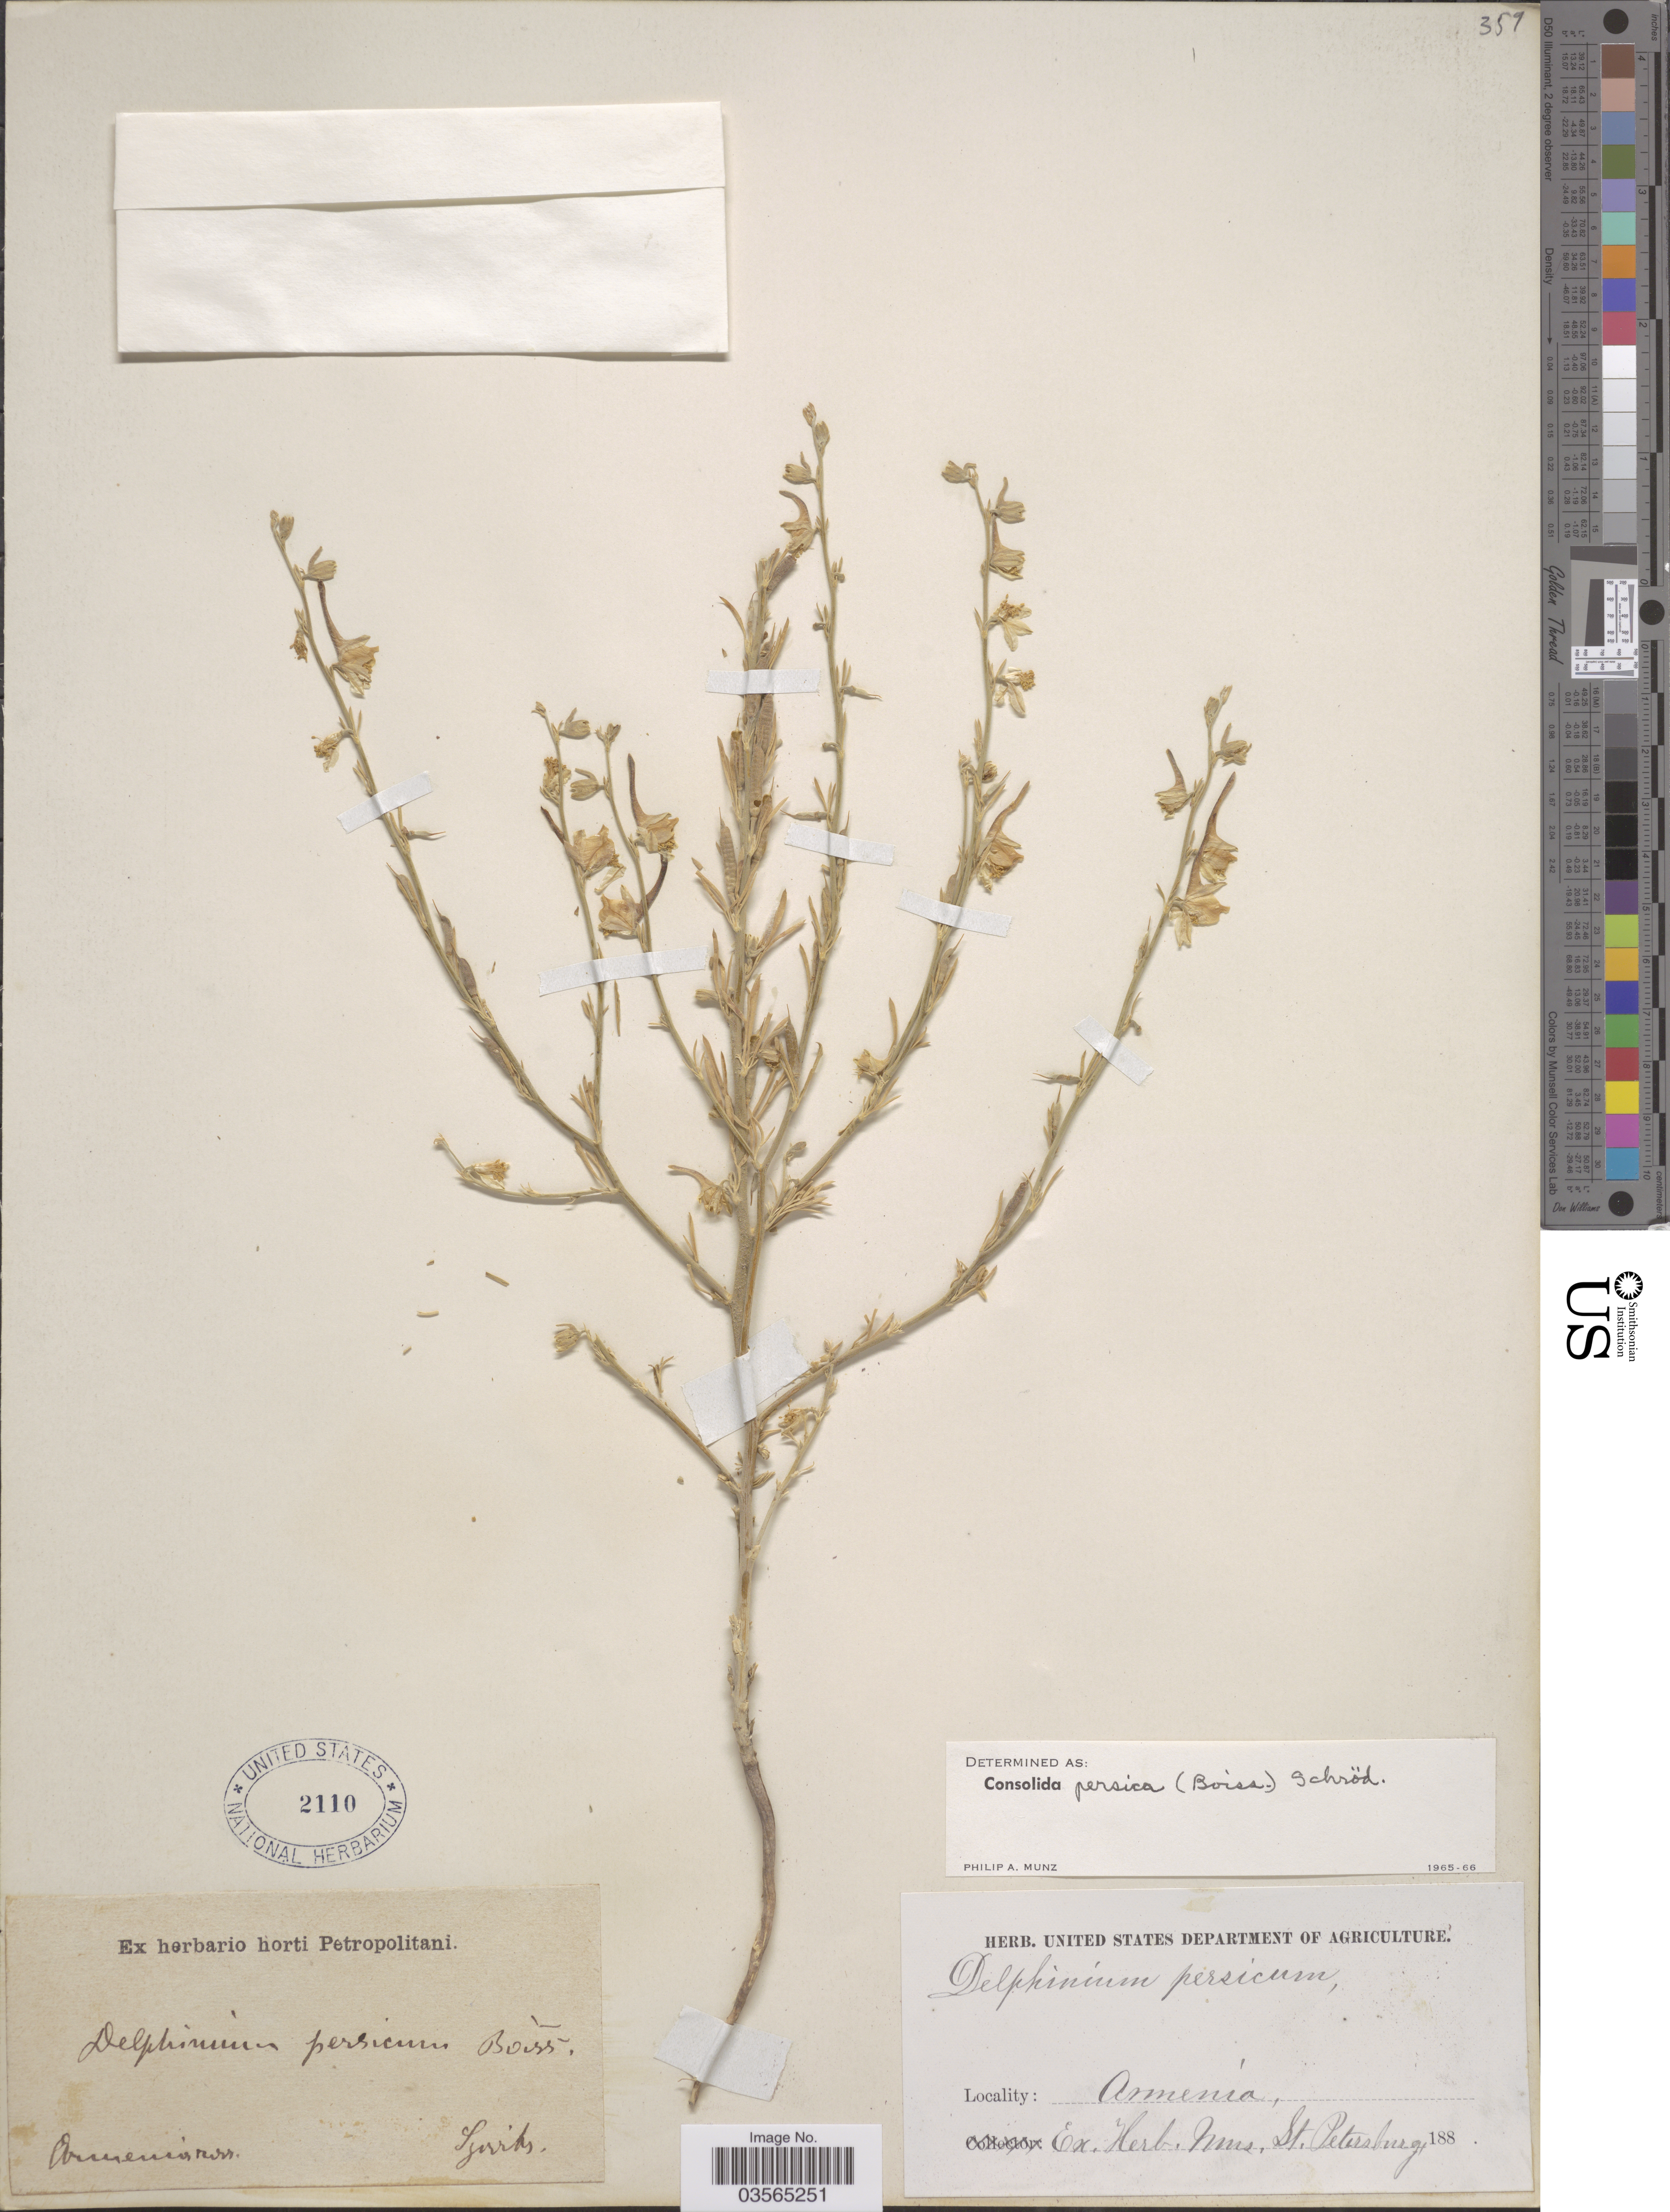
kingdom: Plantae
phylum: Tracheophyta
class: Magnoliopsida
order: Ranunculales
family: Ranunculaceae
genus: Delphinium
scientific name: Delphinium persicum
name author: Boiss.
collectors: Szovits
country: Armenia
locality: Armenia ross.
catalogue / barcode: US 2110